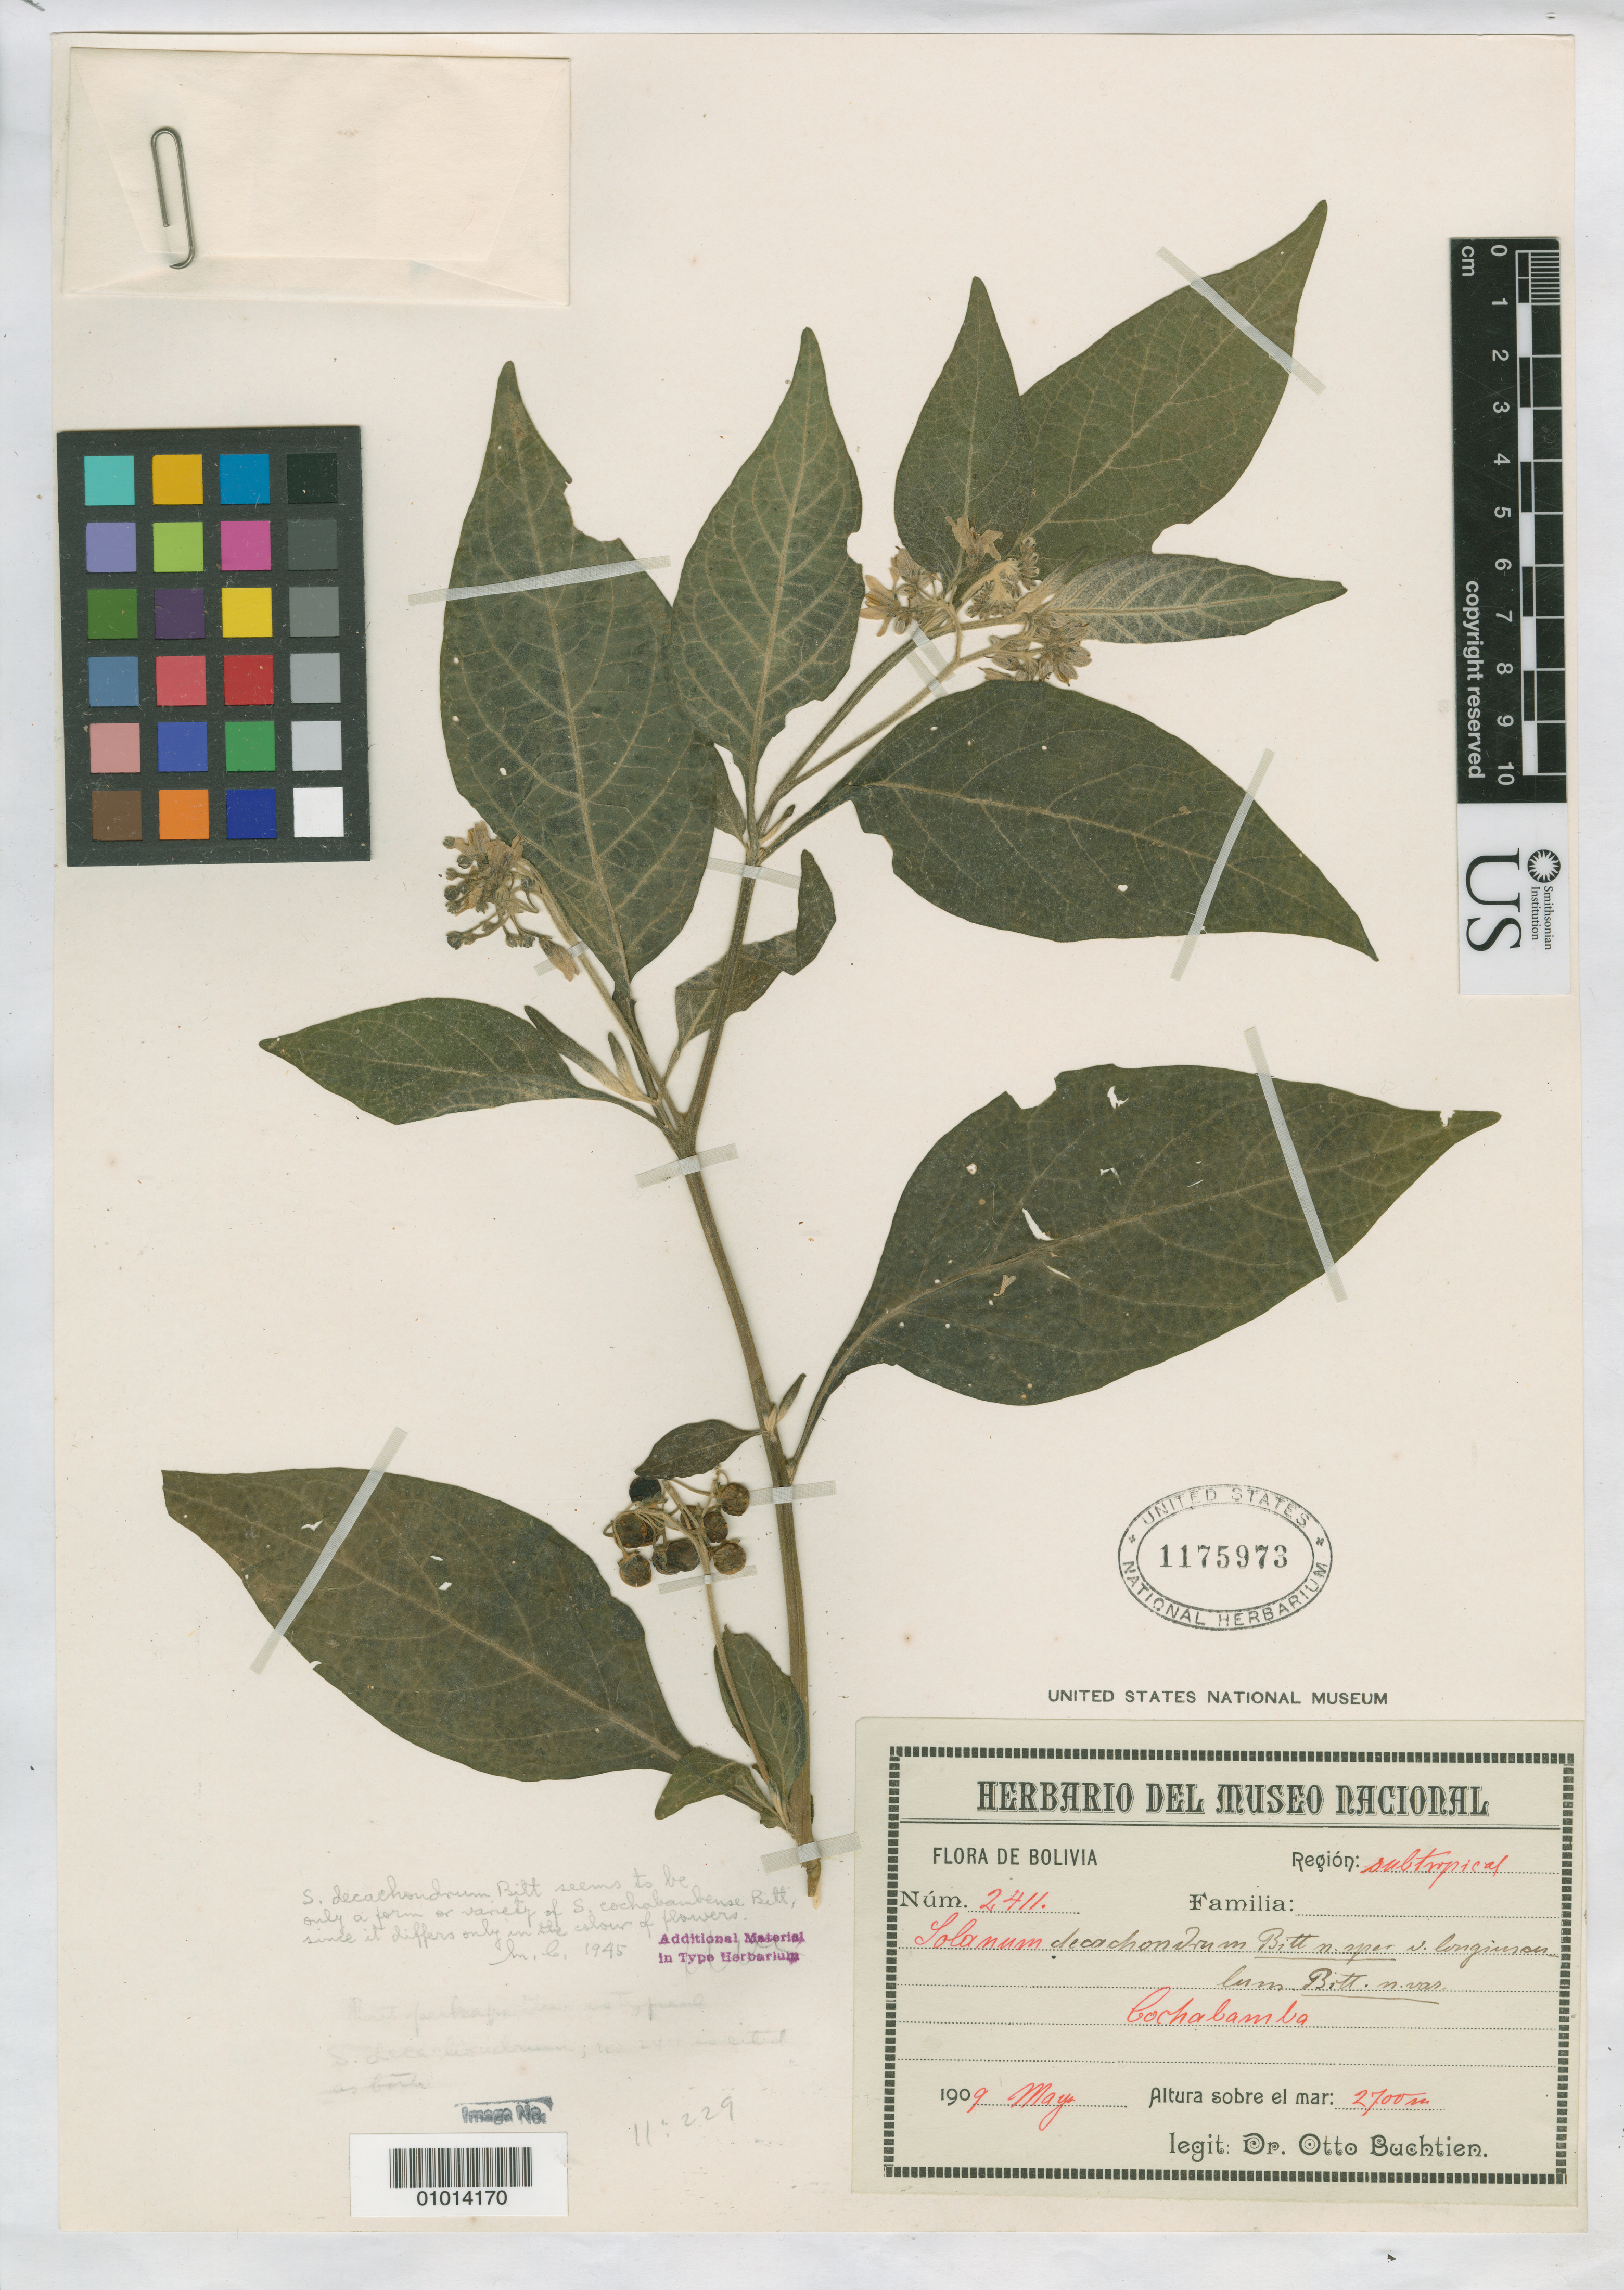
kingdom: Plantae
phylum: Tracheophyta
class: Magnoliopsida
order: Solanales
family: Solanaceae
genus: Solanum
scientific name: Solanum decachondrum var. longiusculum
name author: Bitter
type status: Isotype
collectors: O. Buchtien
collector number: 2411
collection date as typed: May 1909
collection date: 1909-05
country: Bolivia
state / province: Cochabamba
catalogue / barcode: US 1175973